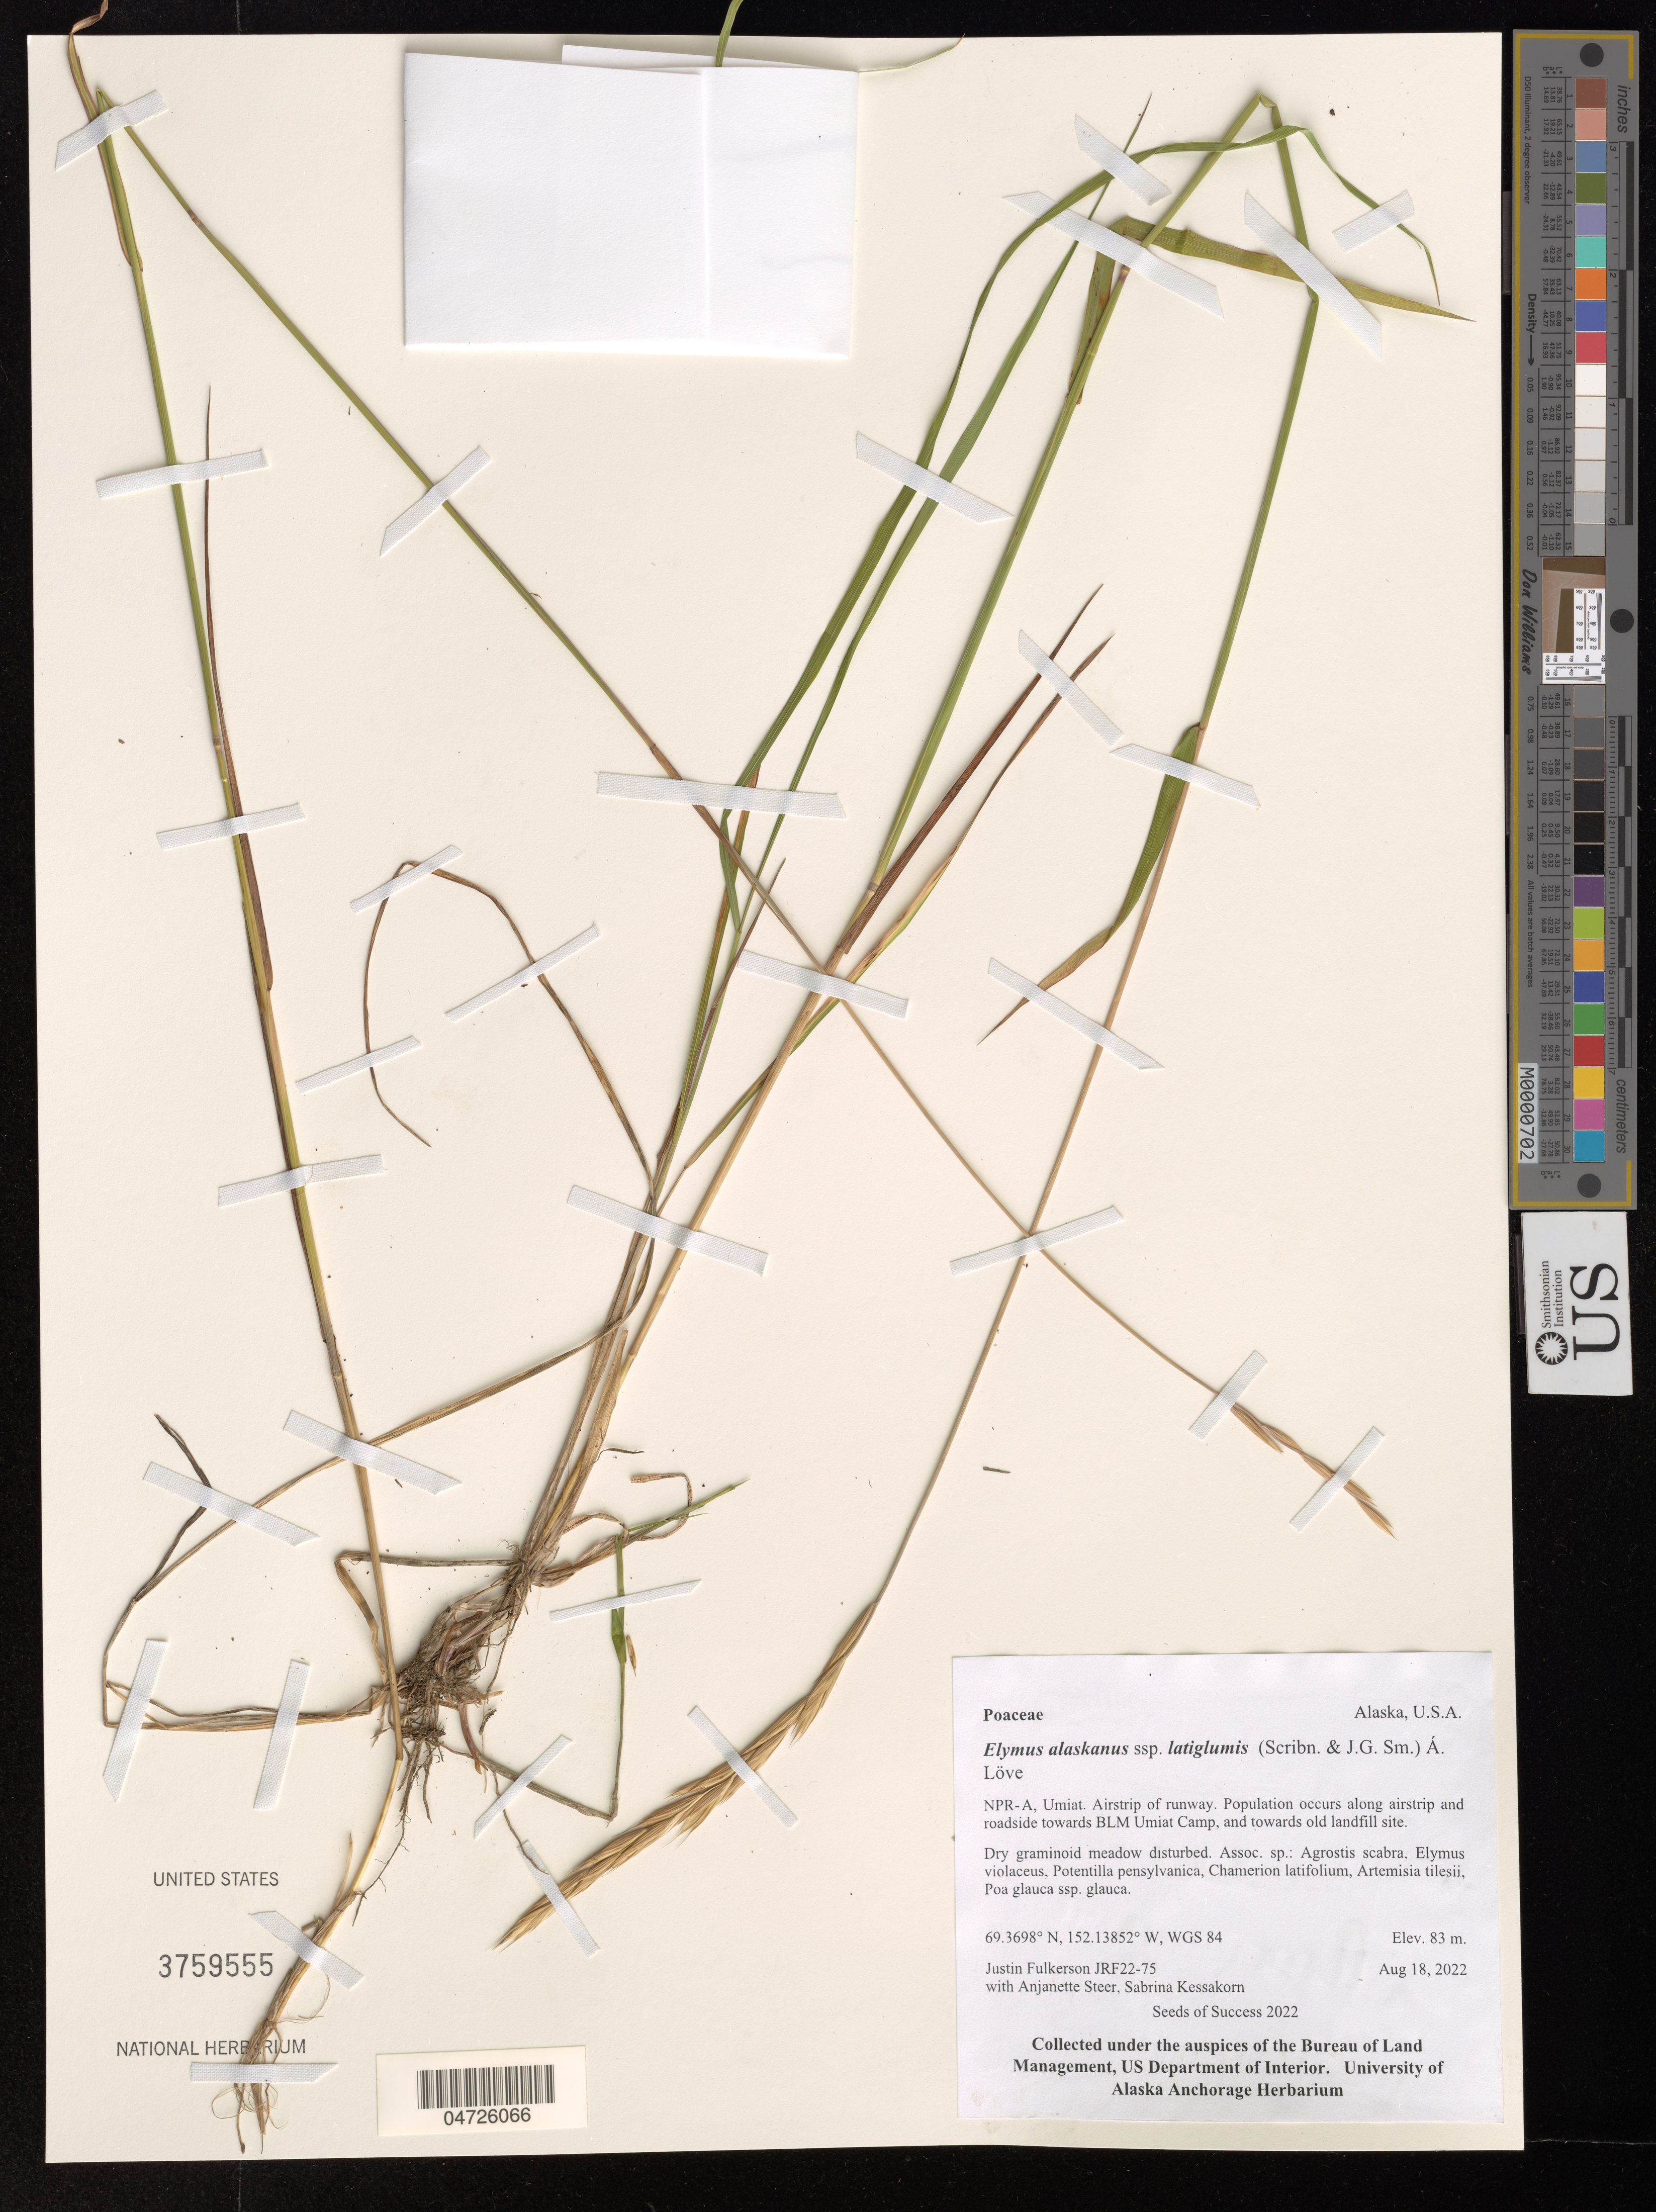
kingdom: Plantae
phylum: Tracheophyta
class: Liliopsida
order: Poales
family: Poaceae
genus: Elymus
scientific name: Elymus alaskanus subsp. latiglumis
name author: (Scribn. & J.G. Sm.) Á. Löve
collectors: J. Fulkerson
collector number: JRF22-75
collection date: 2022-08-18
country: United States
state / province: Alaska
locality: NPR-A, Umiat. Airstrip of runway. Population occurs along airstrip and roadside towards BLM Umiat Camp, and towards old landfill site. WGS 84.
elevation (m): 83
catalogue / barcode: US 3759555